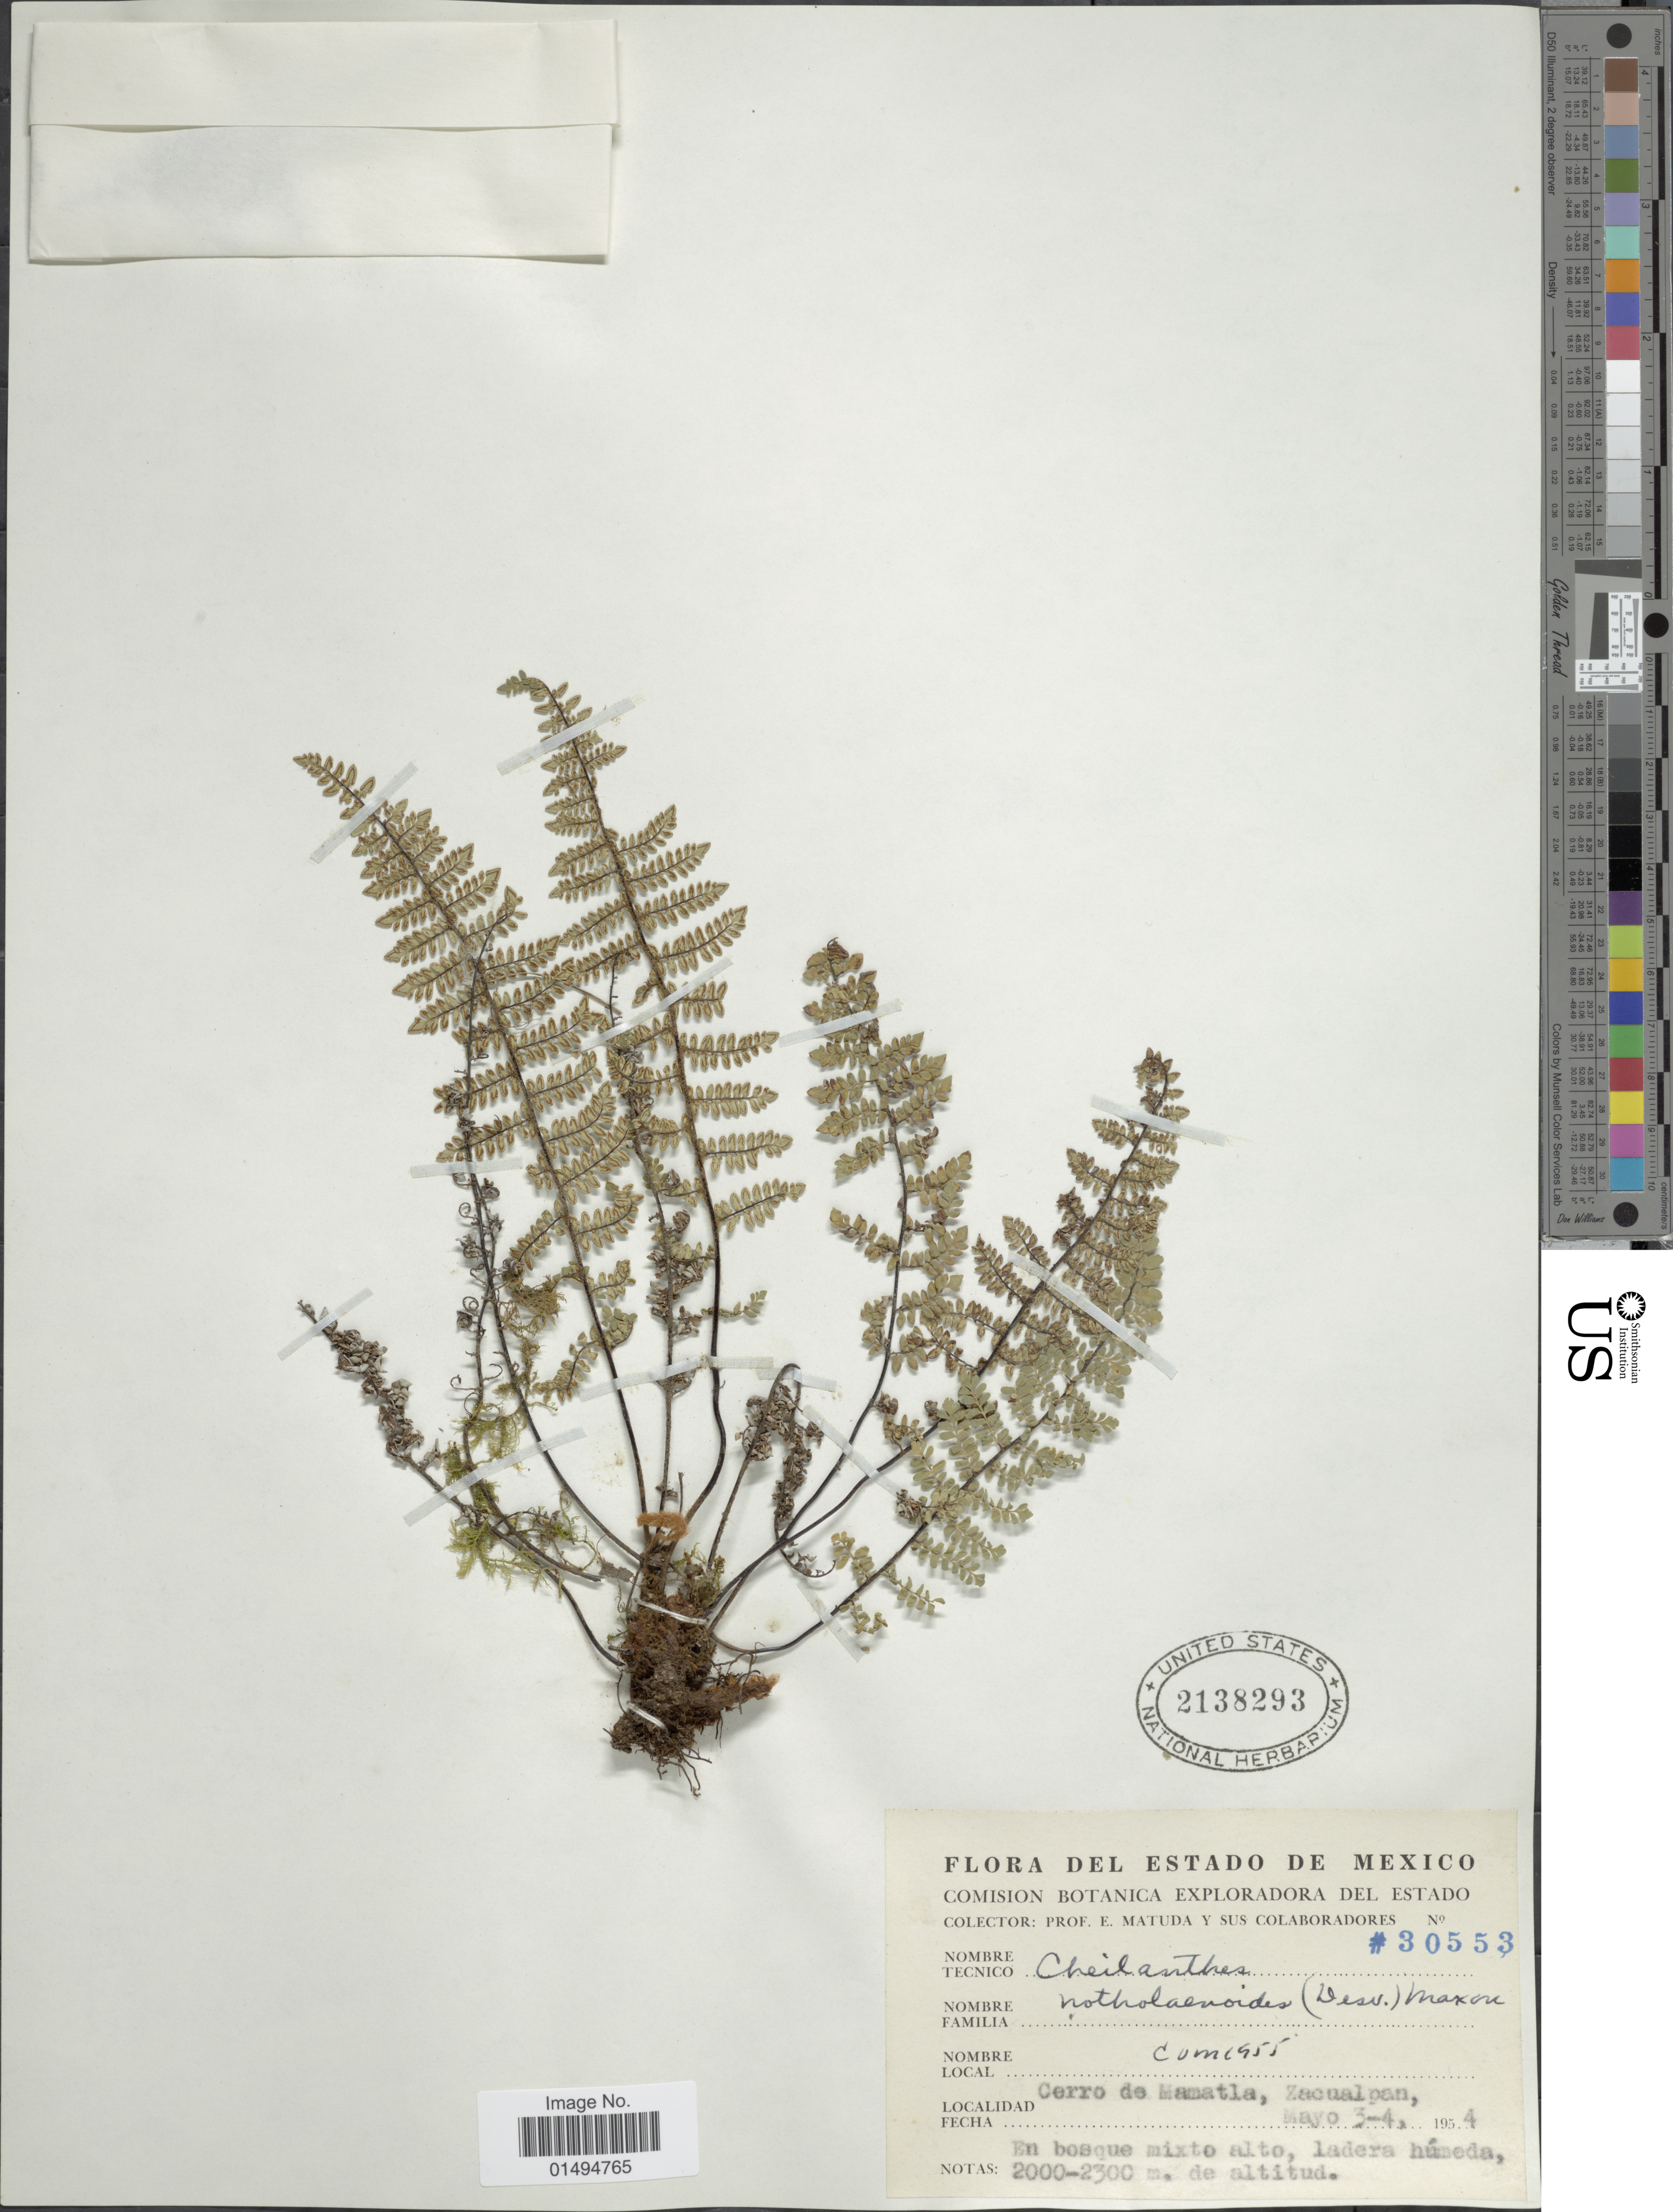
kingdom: Plantae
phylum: Tracheophyta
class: Polypodiopsida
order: Polypodiales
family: Pteridaceae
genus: Myriopteris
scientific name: Myriopteris notholaenoides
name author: (Desv.) Grusz & Windham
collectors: E. Matuda & Sus Colaboradores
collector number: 30553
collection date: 1954-05-03/1954-05-04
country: Mexico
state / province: México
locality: Cerro de Mamatla, Zacualpan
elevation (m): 2000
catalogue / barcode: US 2138293